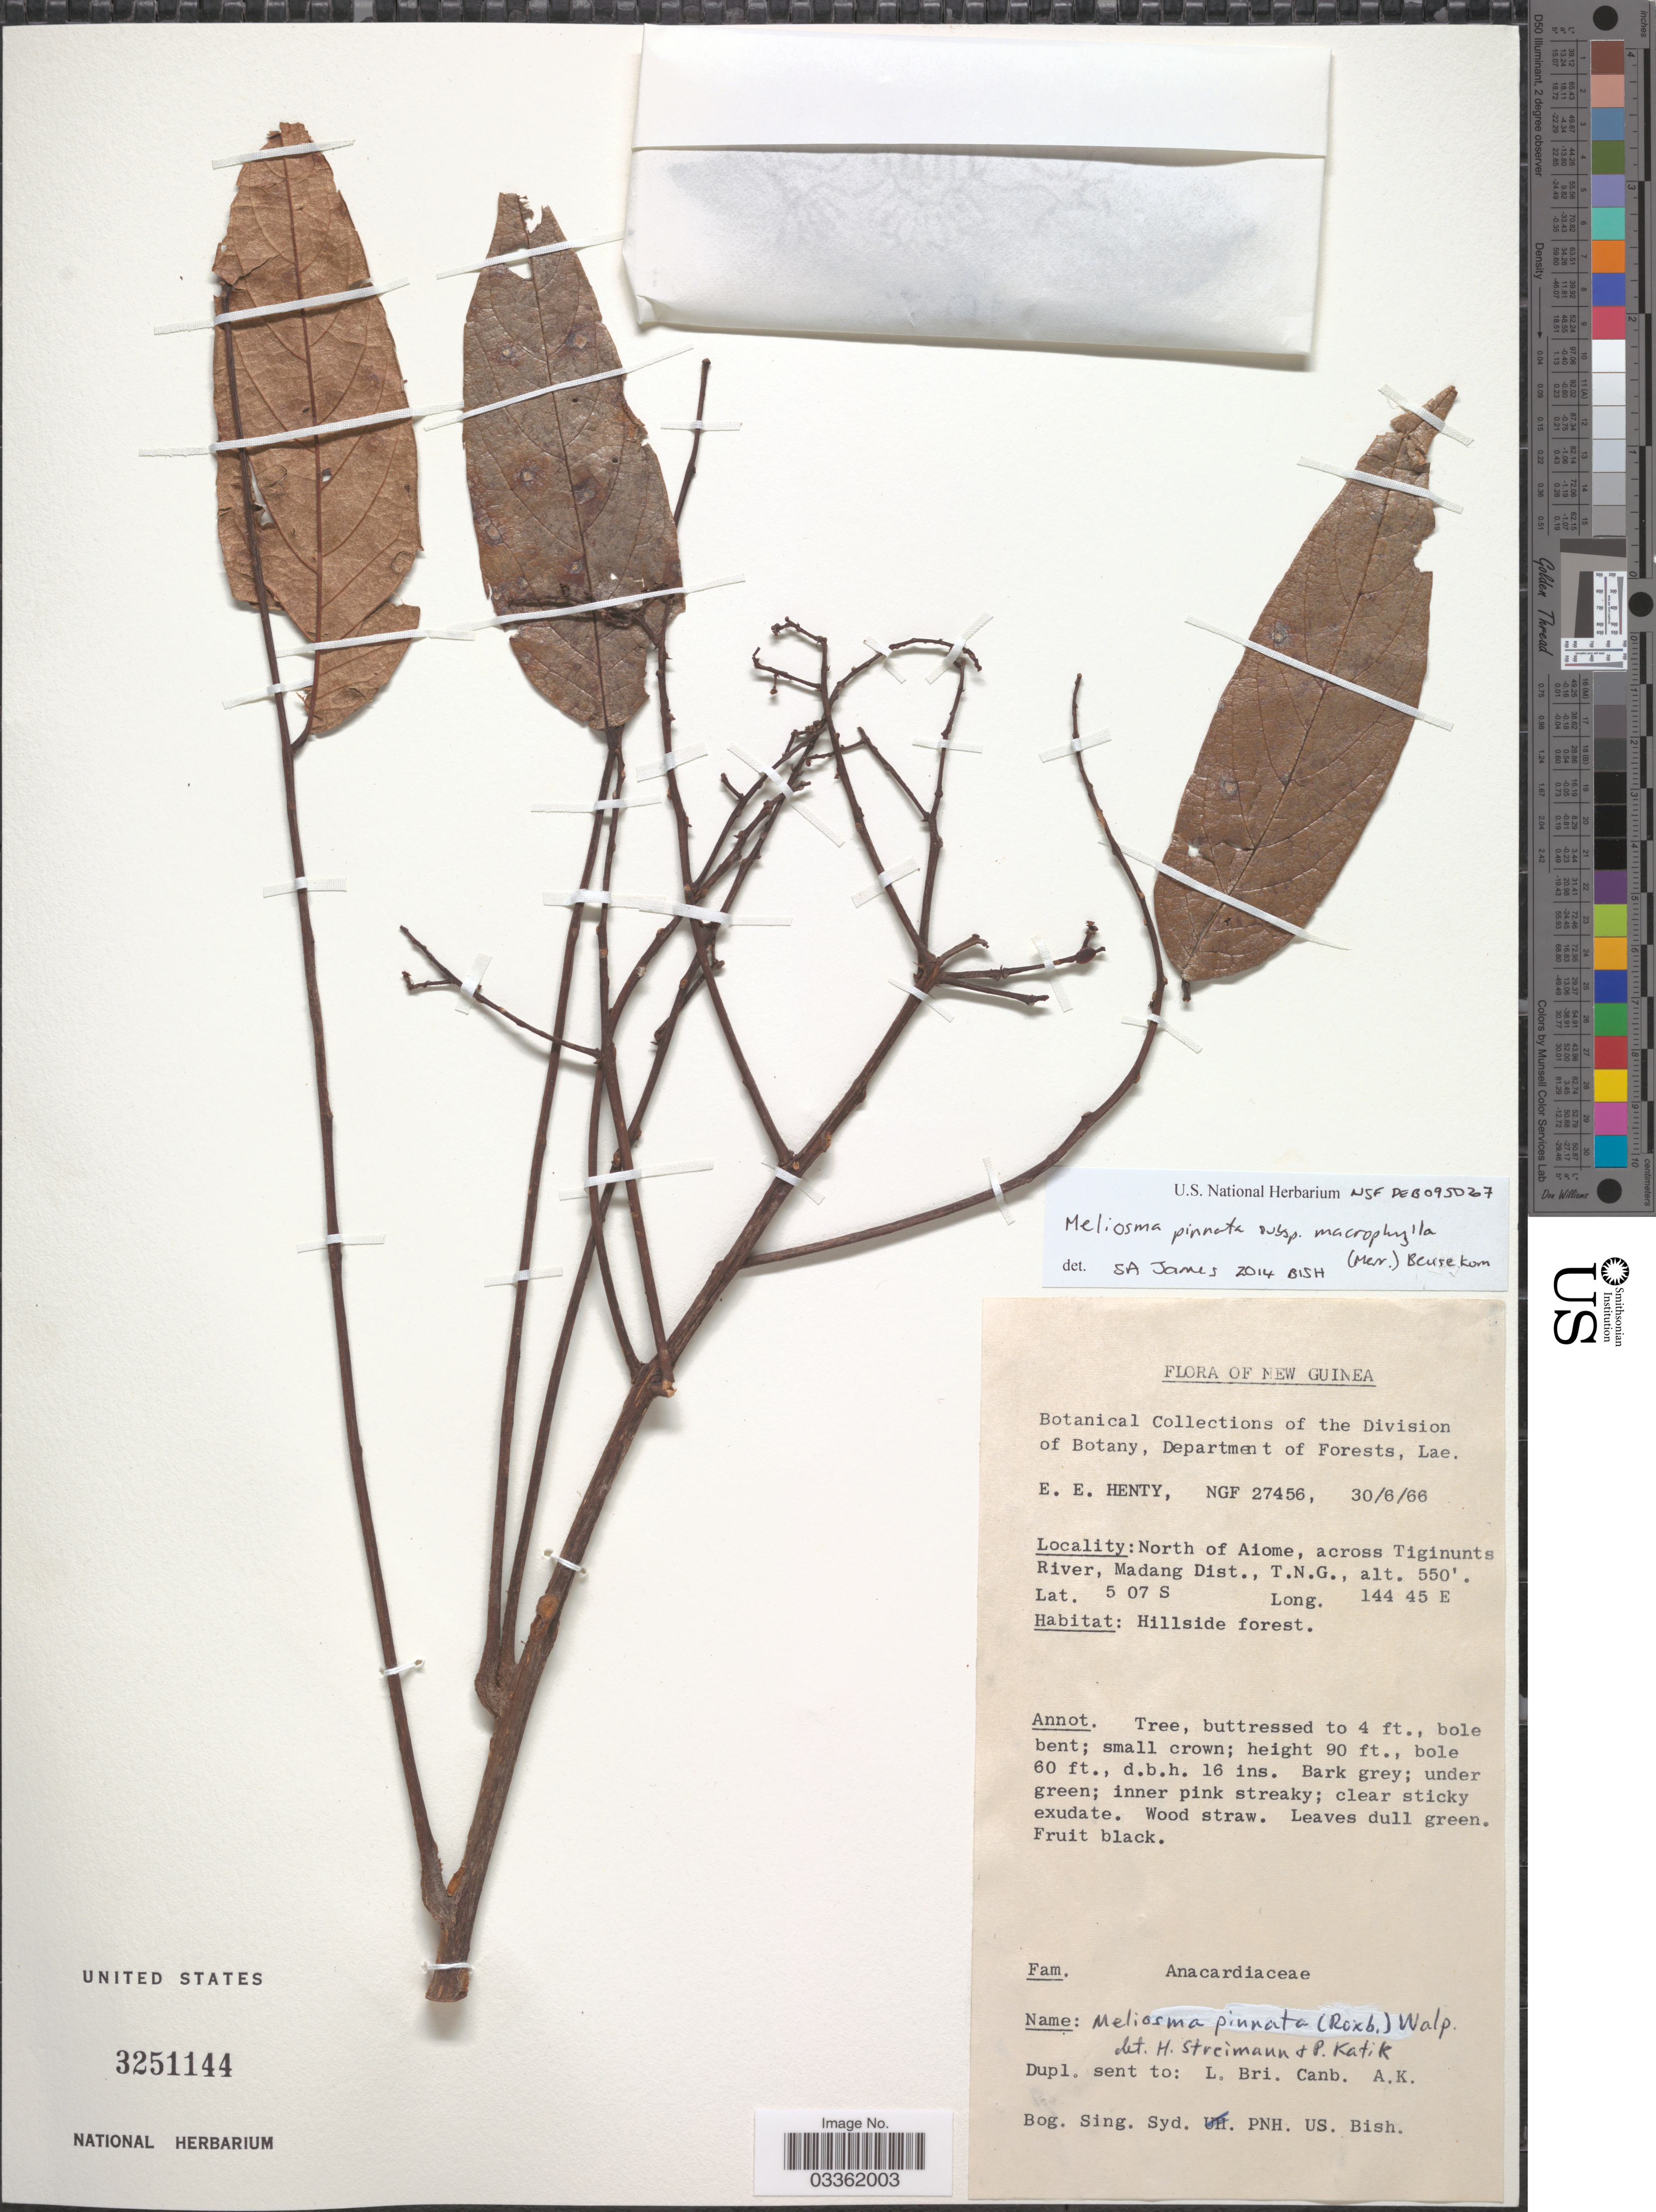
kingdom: Plantae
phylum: Tracheophyta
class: Magnoliopsida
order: Proteales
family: Sabiaceae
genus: Meliosma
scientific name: Meliosma macrophylla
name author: Merr.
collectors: E. Henty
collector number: NGF27456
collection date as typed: Transcribed d/m/y: 30/6/66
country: Papua New Guinea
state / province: Madang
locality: New Guinea. North of Aiome, across Tiginunts River, Madang Dist., T.N.G.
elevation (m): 168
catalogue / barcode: US 3251144